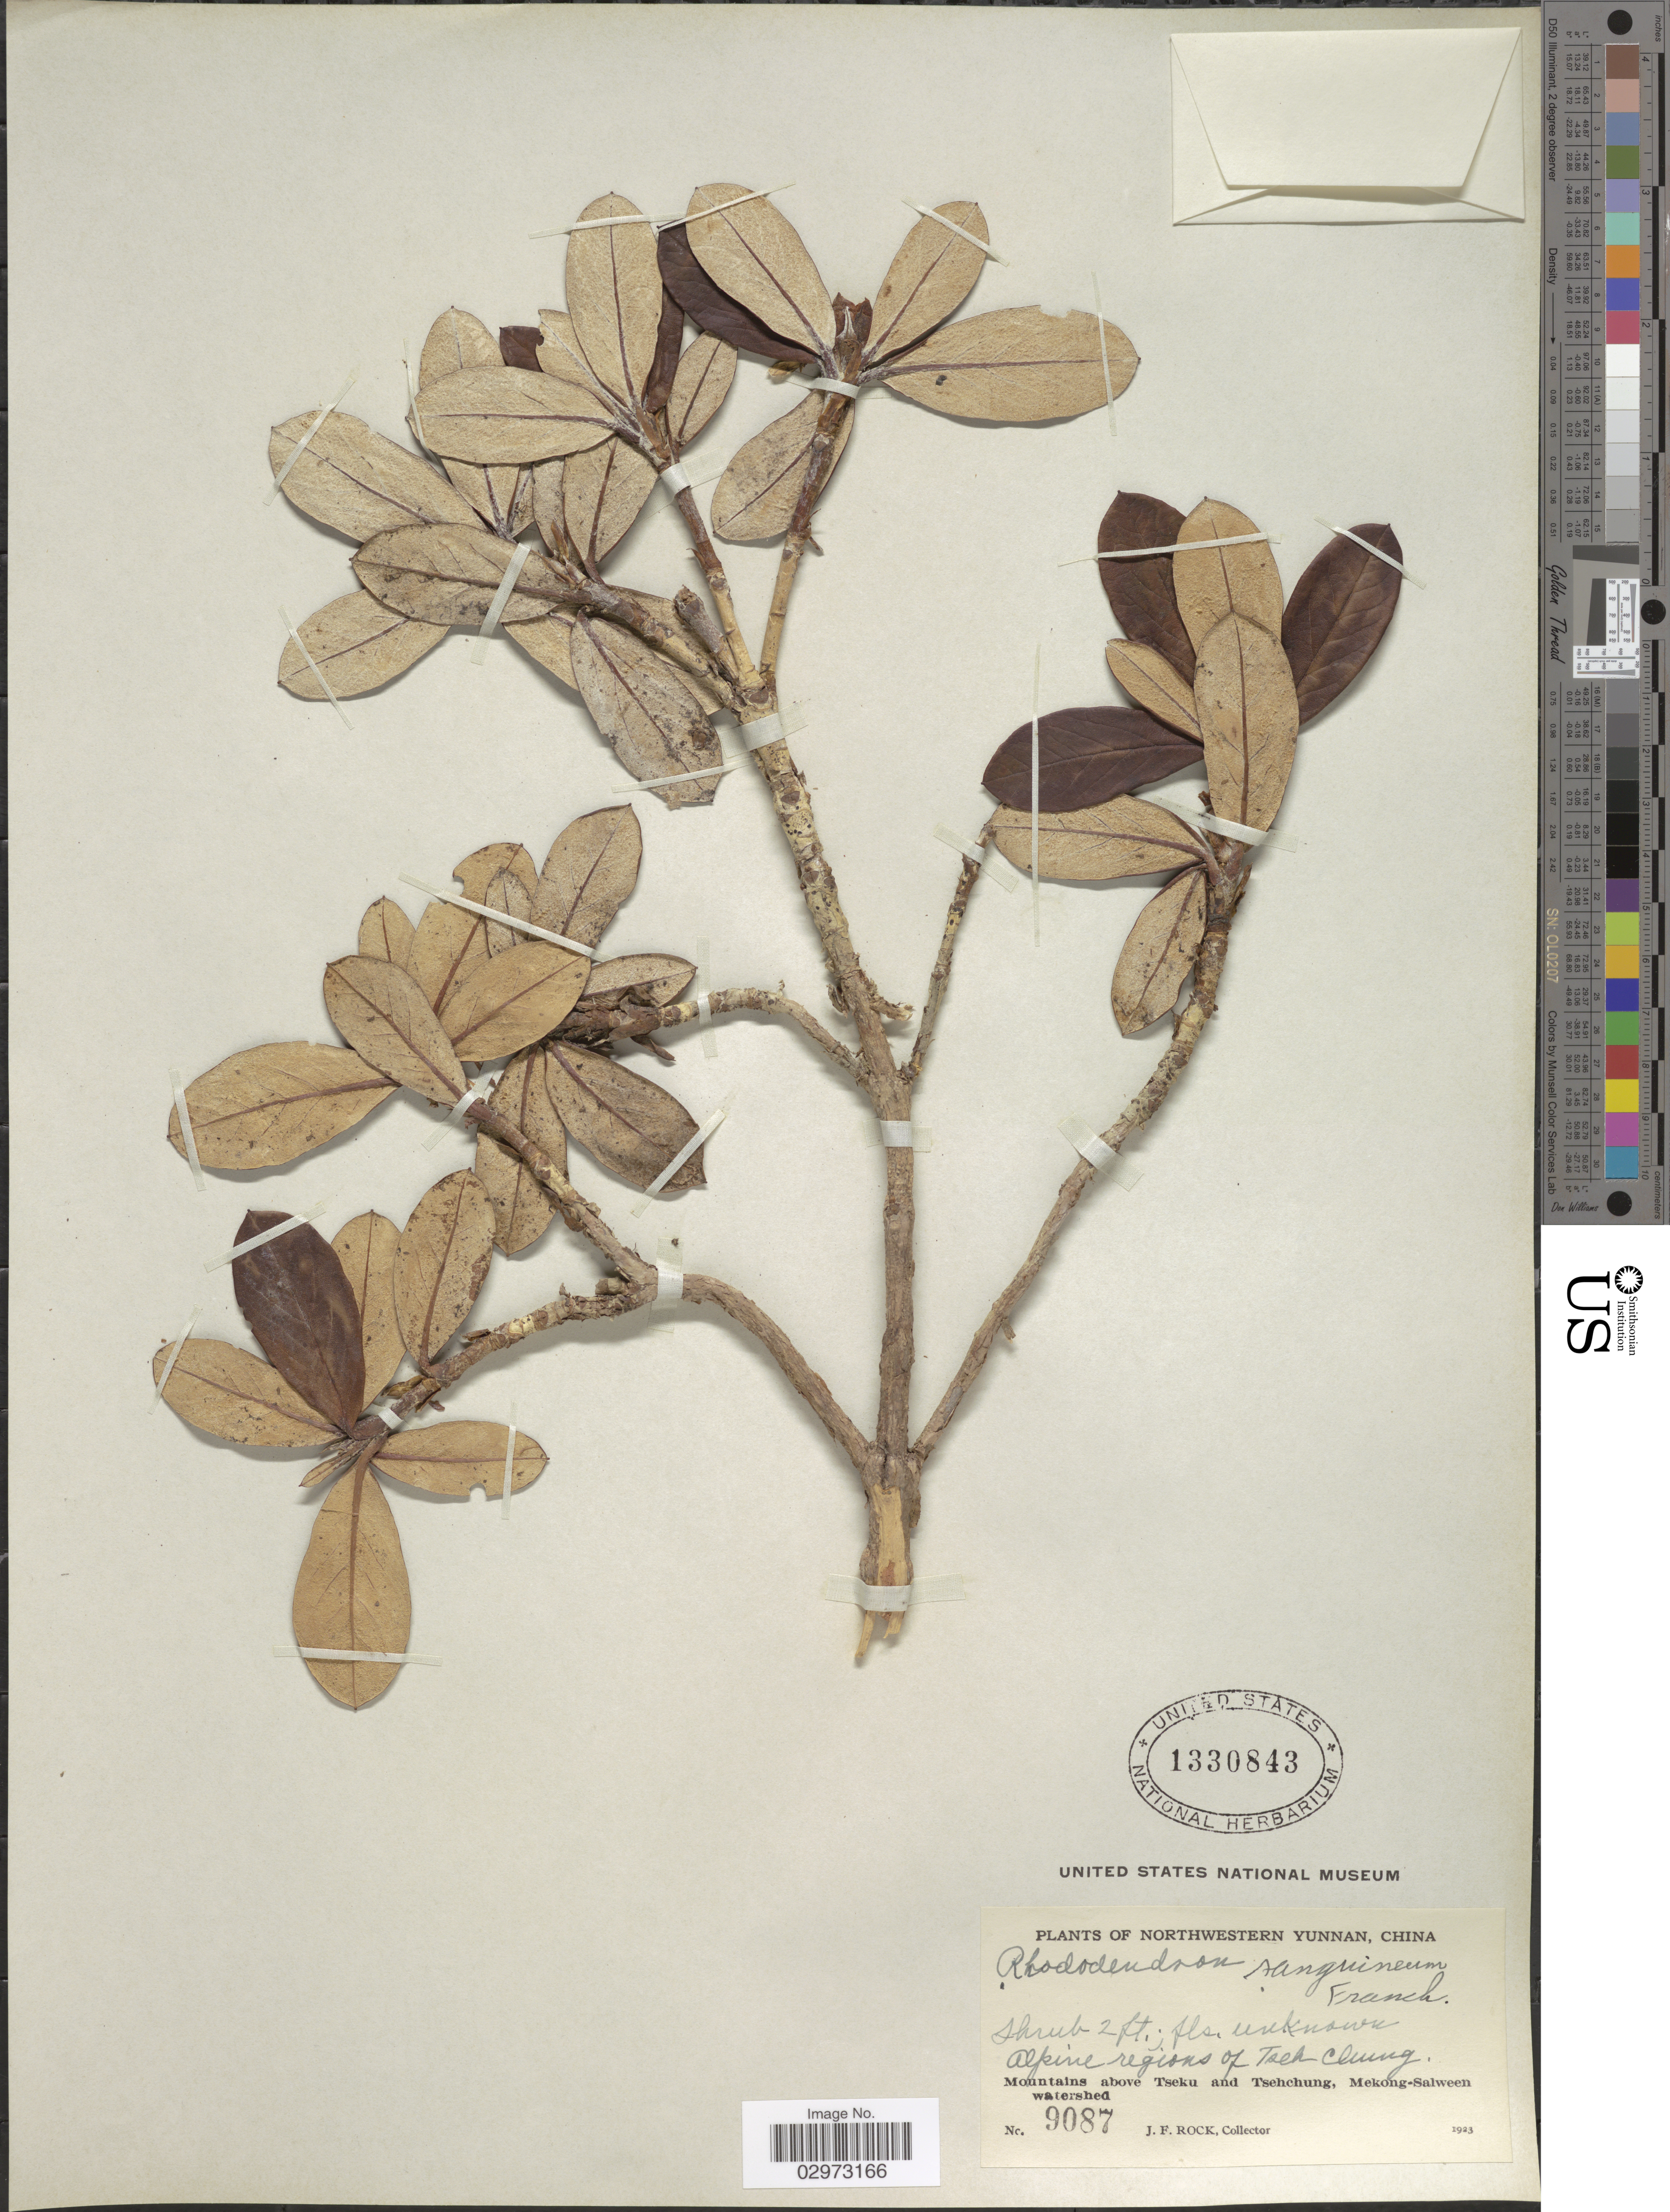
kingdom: Plantae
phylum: Tracheophyta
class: Magnoliopsida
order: Ericales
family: Ericaceae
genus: Rhododendron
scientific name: Rhododendron sanguineum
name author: Franch.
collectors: J. Rock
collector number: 9087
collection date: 1923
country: China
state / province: Yunnan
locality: Northwestern Yunnan. Alpine regions of Tseh Chung. Mountains above Tseku and Tsehchung, Mekong-Salween watershed.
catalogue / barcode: US 1330843